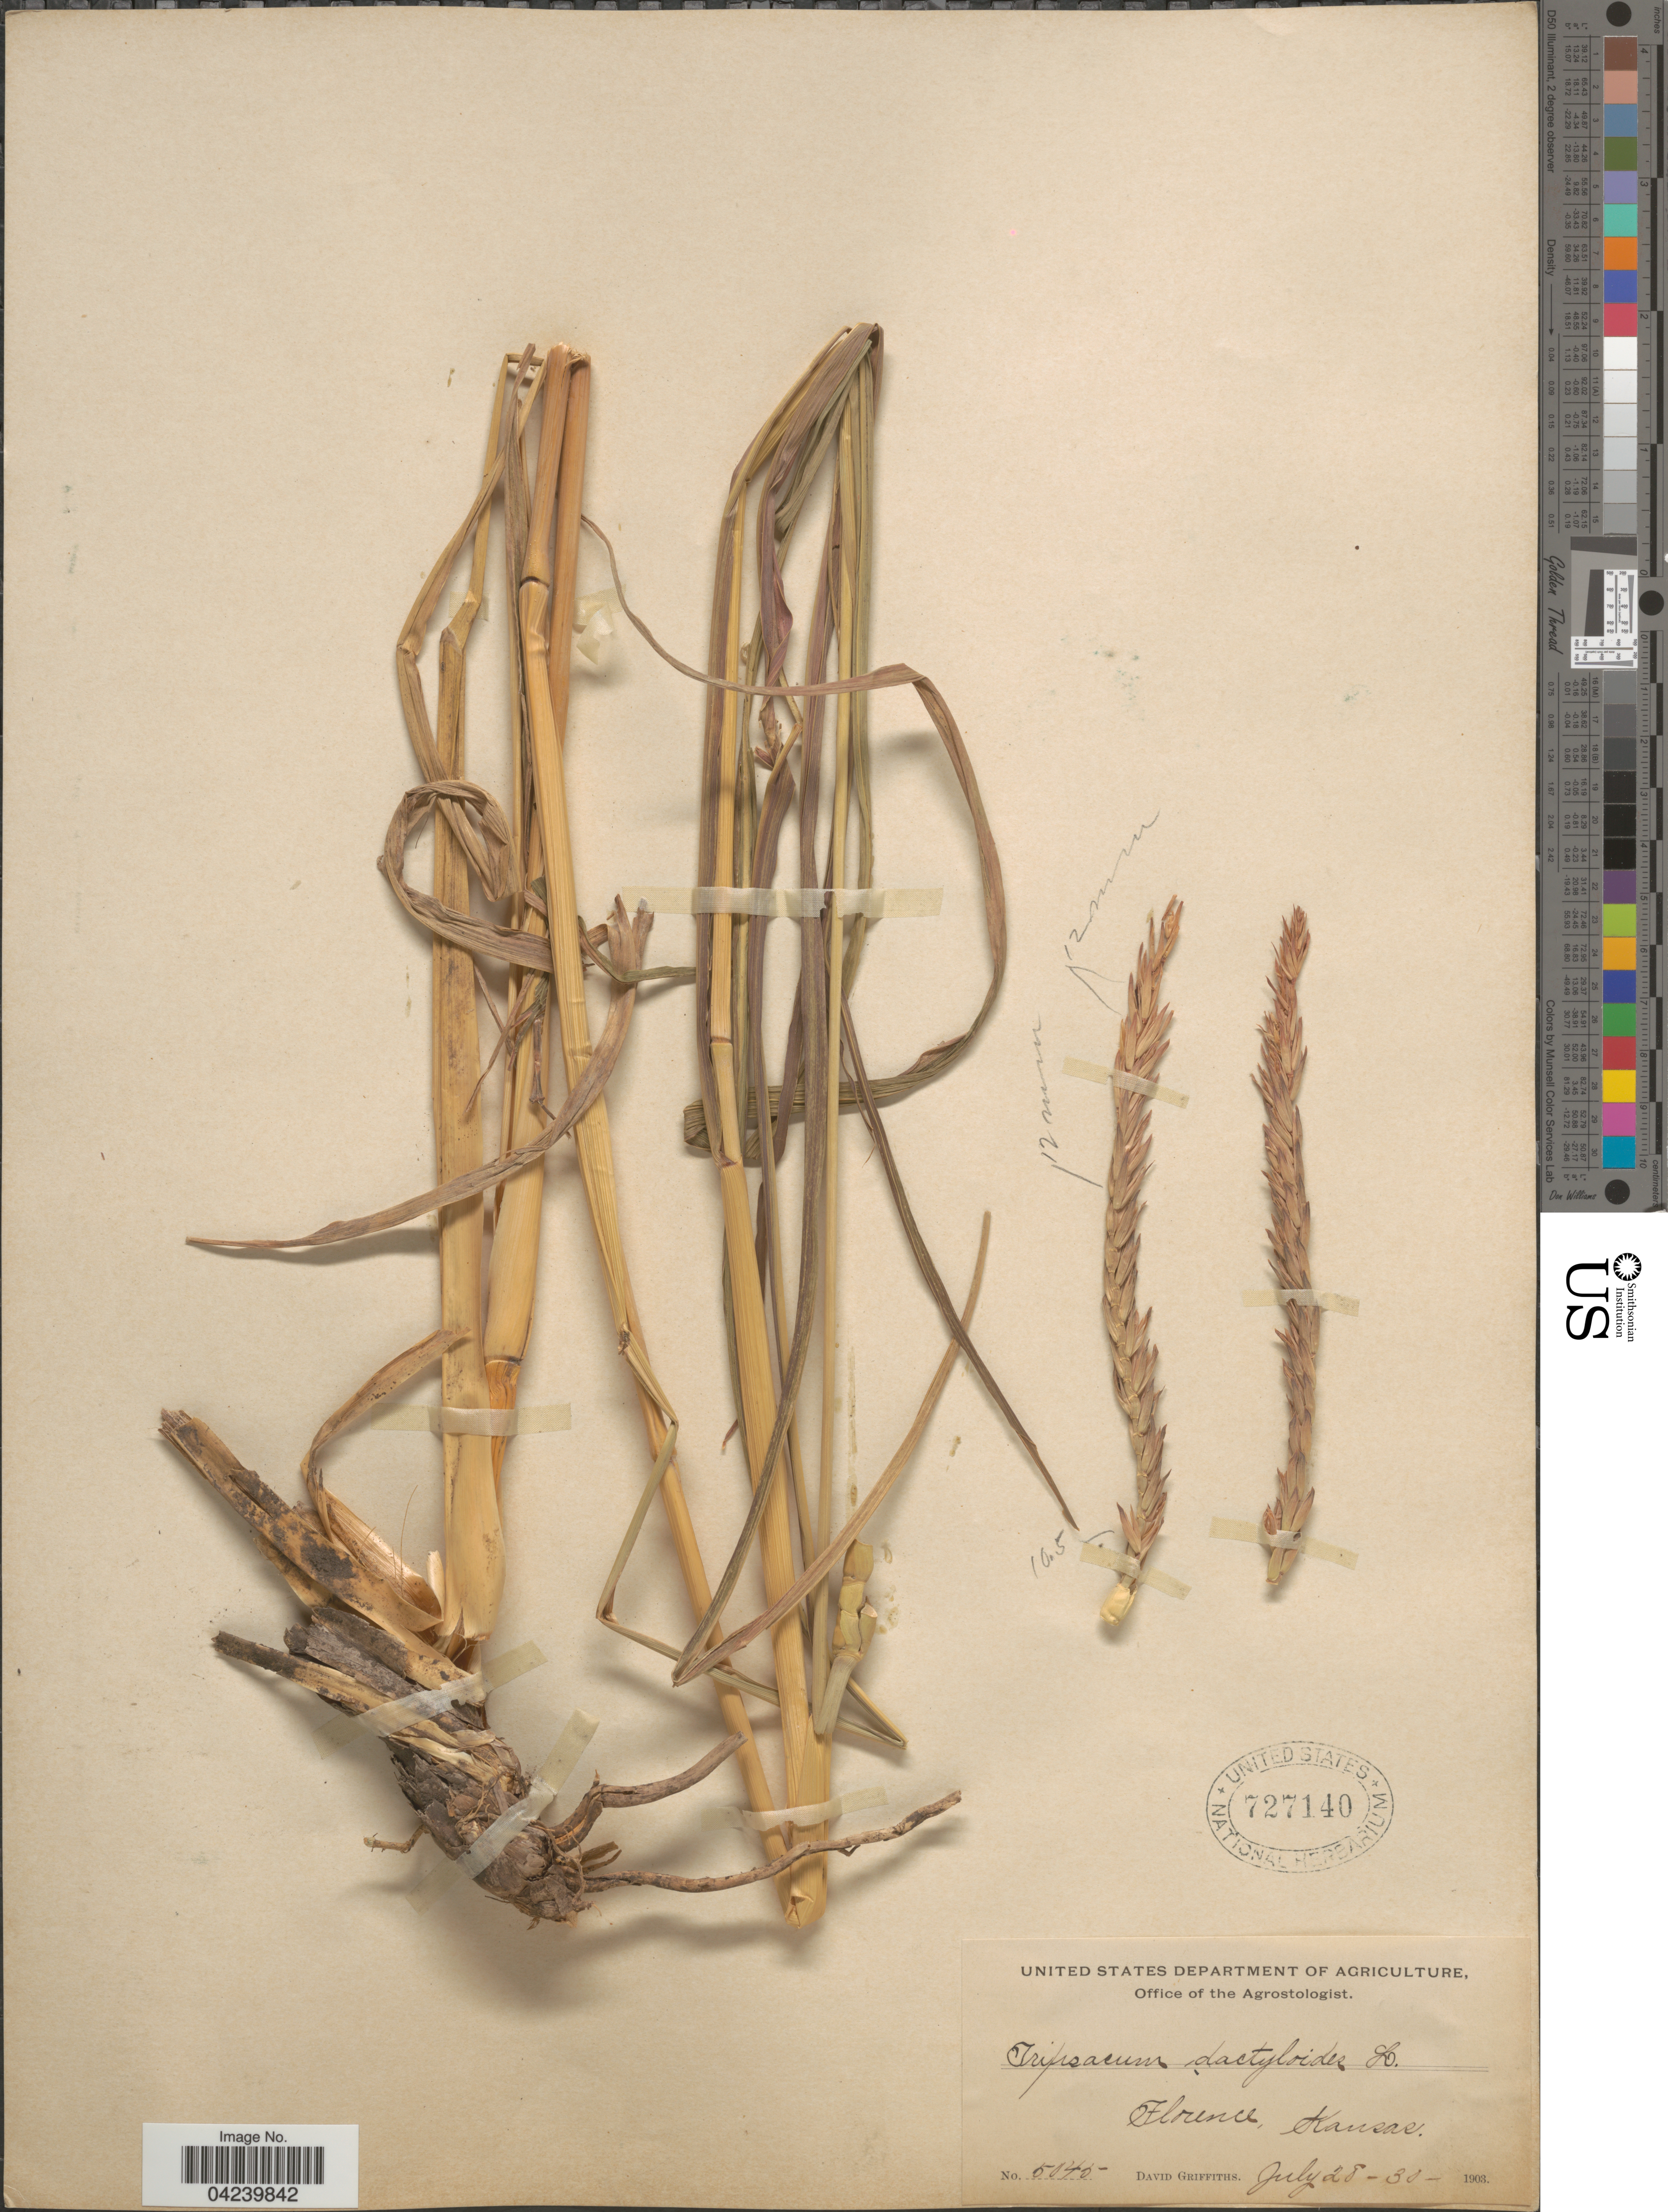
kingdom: Plantae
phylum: Tracheophyta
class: Liliopsida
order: Poales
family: Poaceae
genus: Tripsacum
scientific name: Tripsacum dactyloides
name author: (L.) L.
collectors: D. Griffiths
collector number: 5045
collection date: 1903-07-28/1903-07-30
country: United States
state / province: Kansas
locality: Florence.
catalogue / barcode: US 727140